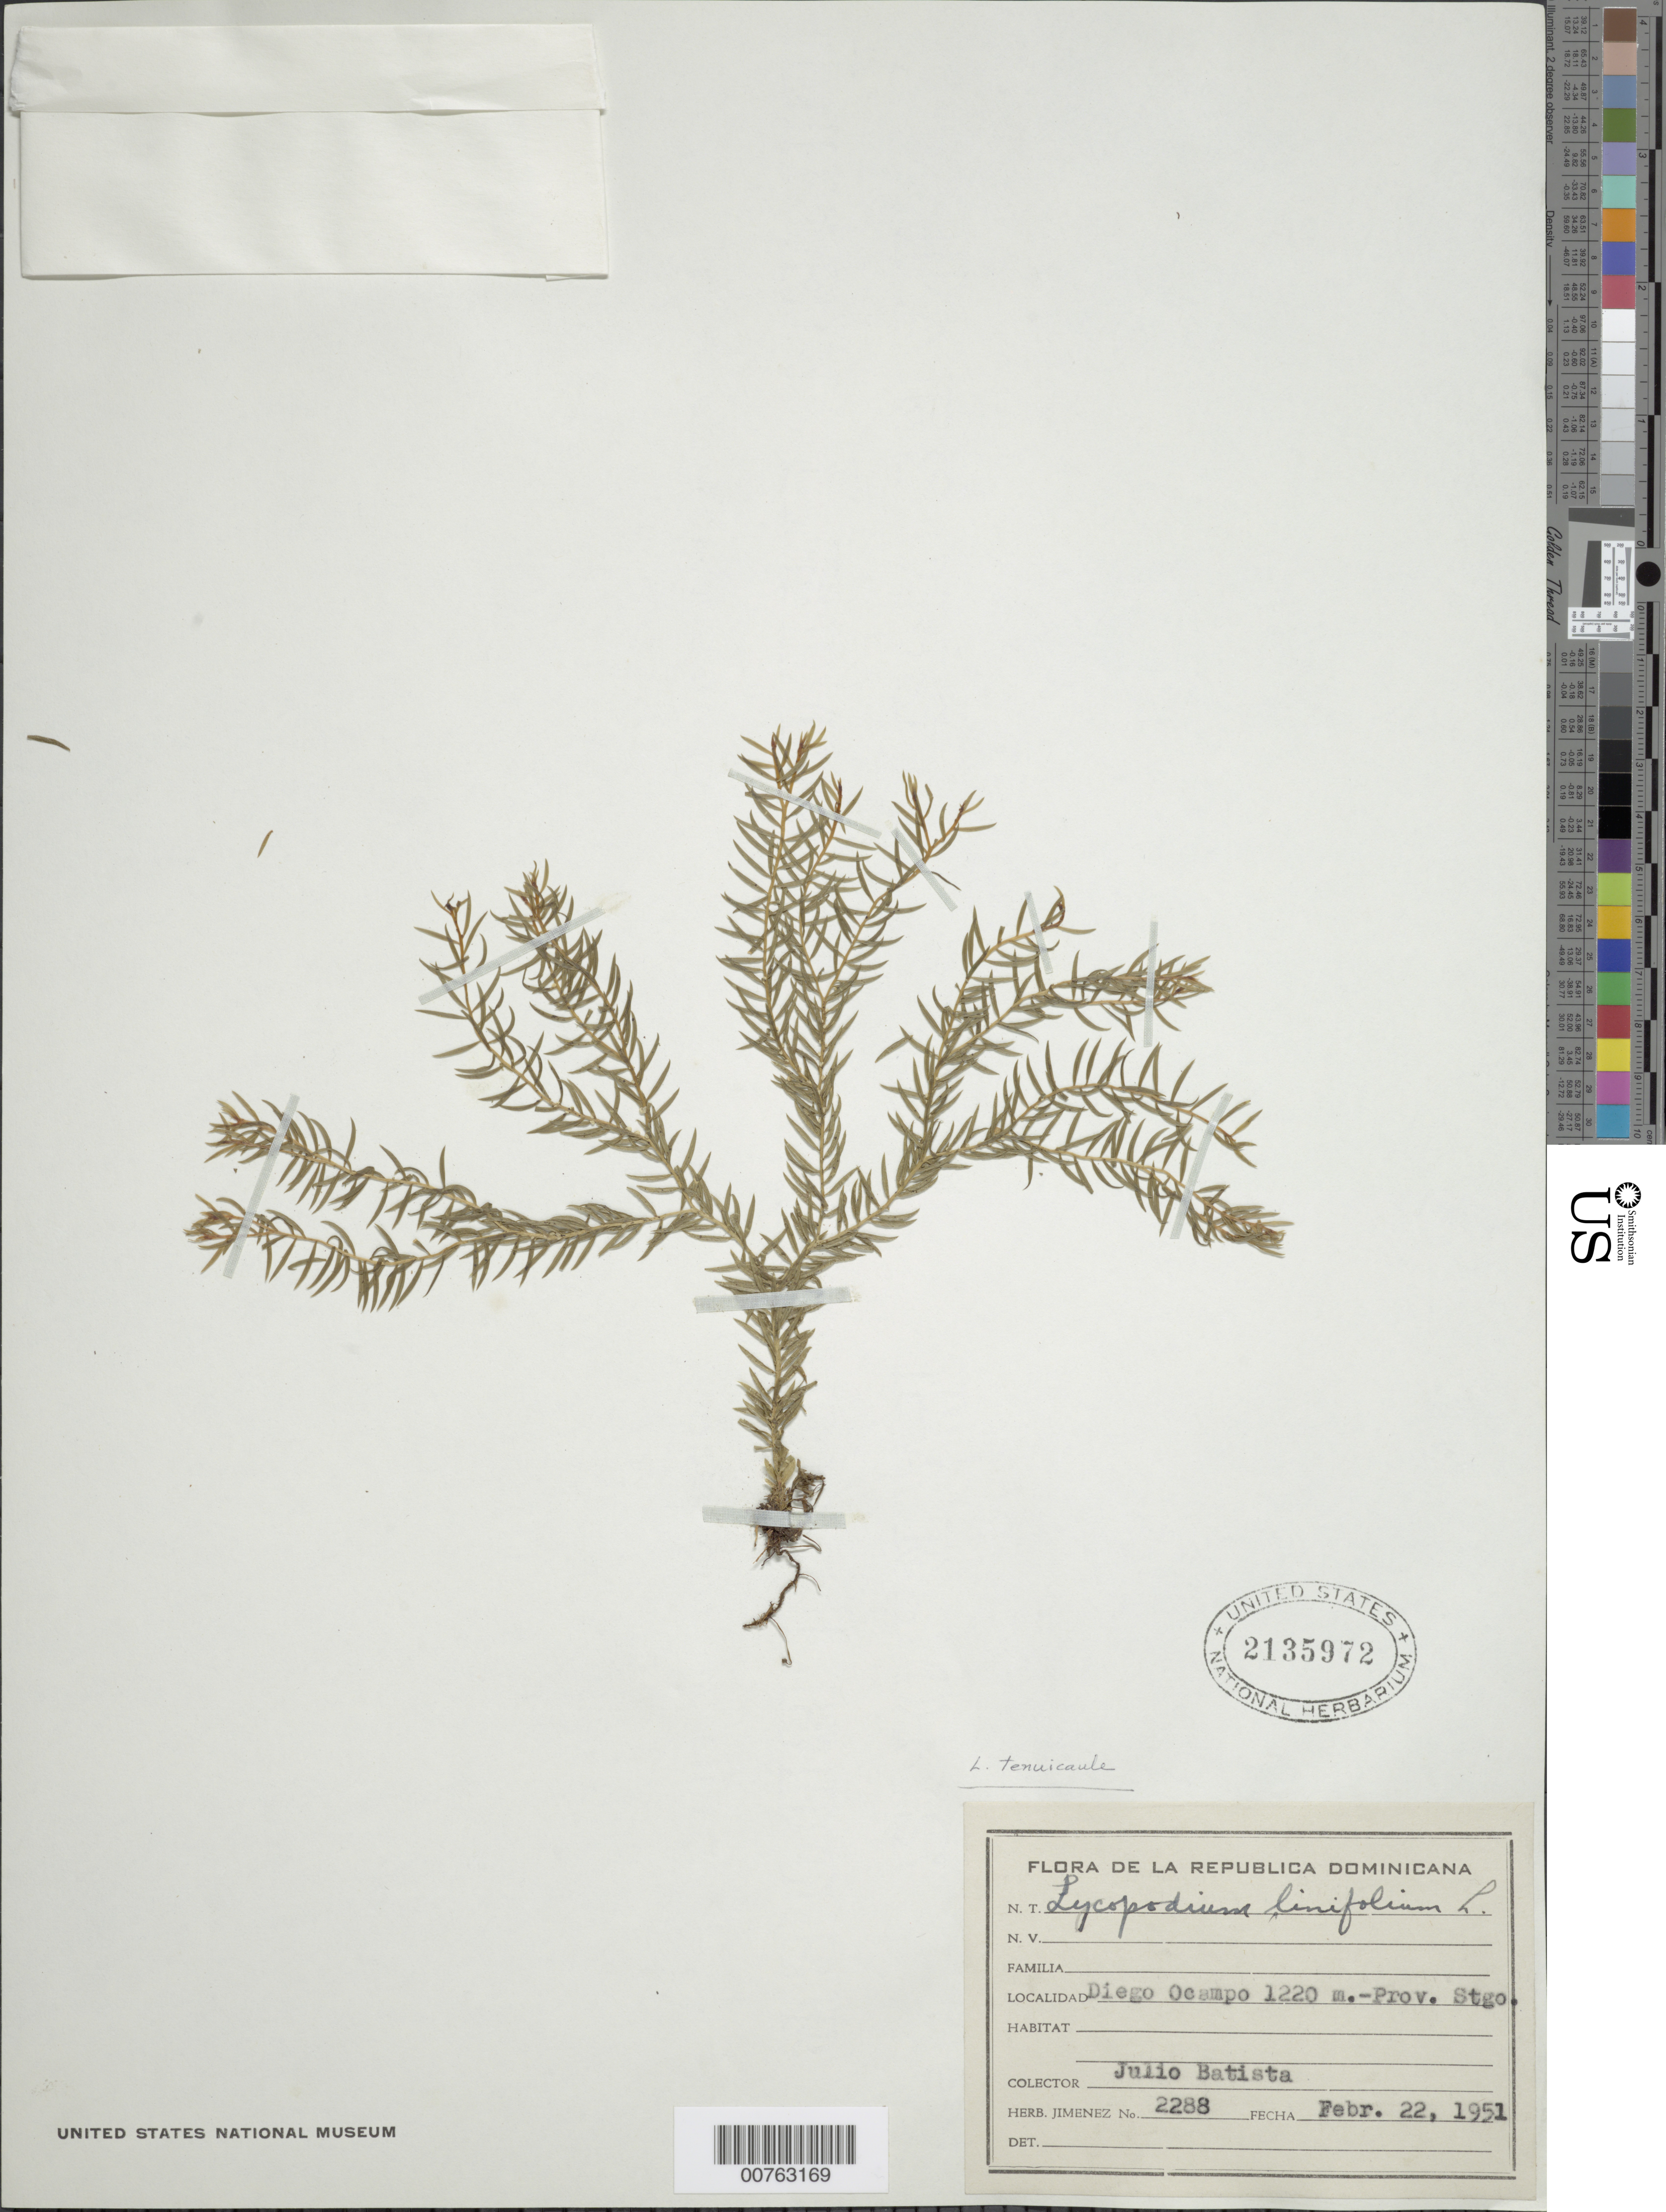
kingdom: Plantae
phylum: Tracheophyta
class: Lycopodiopsida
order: Lycopodiales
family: Lycopodiaceae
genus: Phlegmariurus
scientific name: Phlegmariurus tenuicaulis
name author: (Underw. & F.E. Lloyd) B. Øllg.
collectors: J. Batista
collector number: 2288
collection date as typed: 22 Feb 1951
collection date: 1951-02-22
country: Dominican Republic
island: Hispaniola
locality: Diego Ocampo. Provincia Santiago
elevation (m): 1220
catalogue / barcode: US 2135972